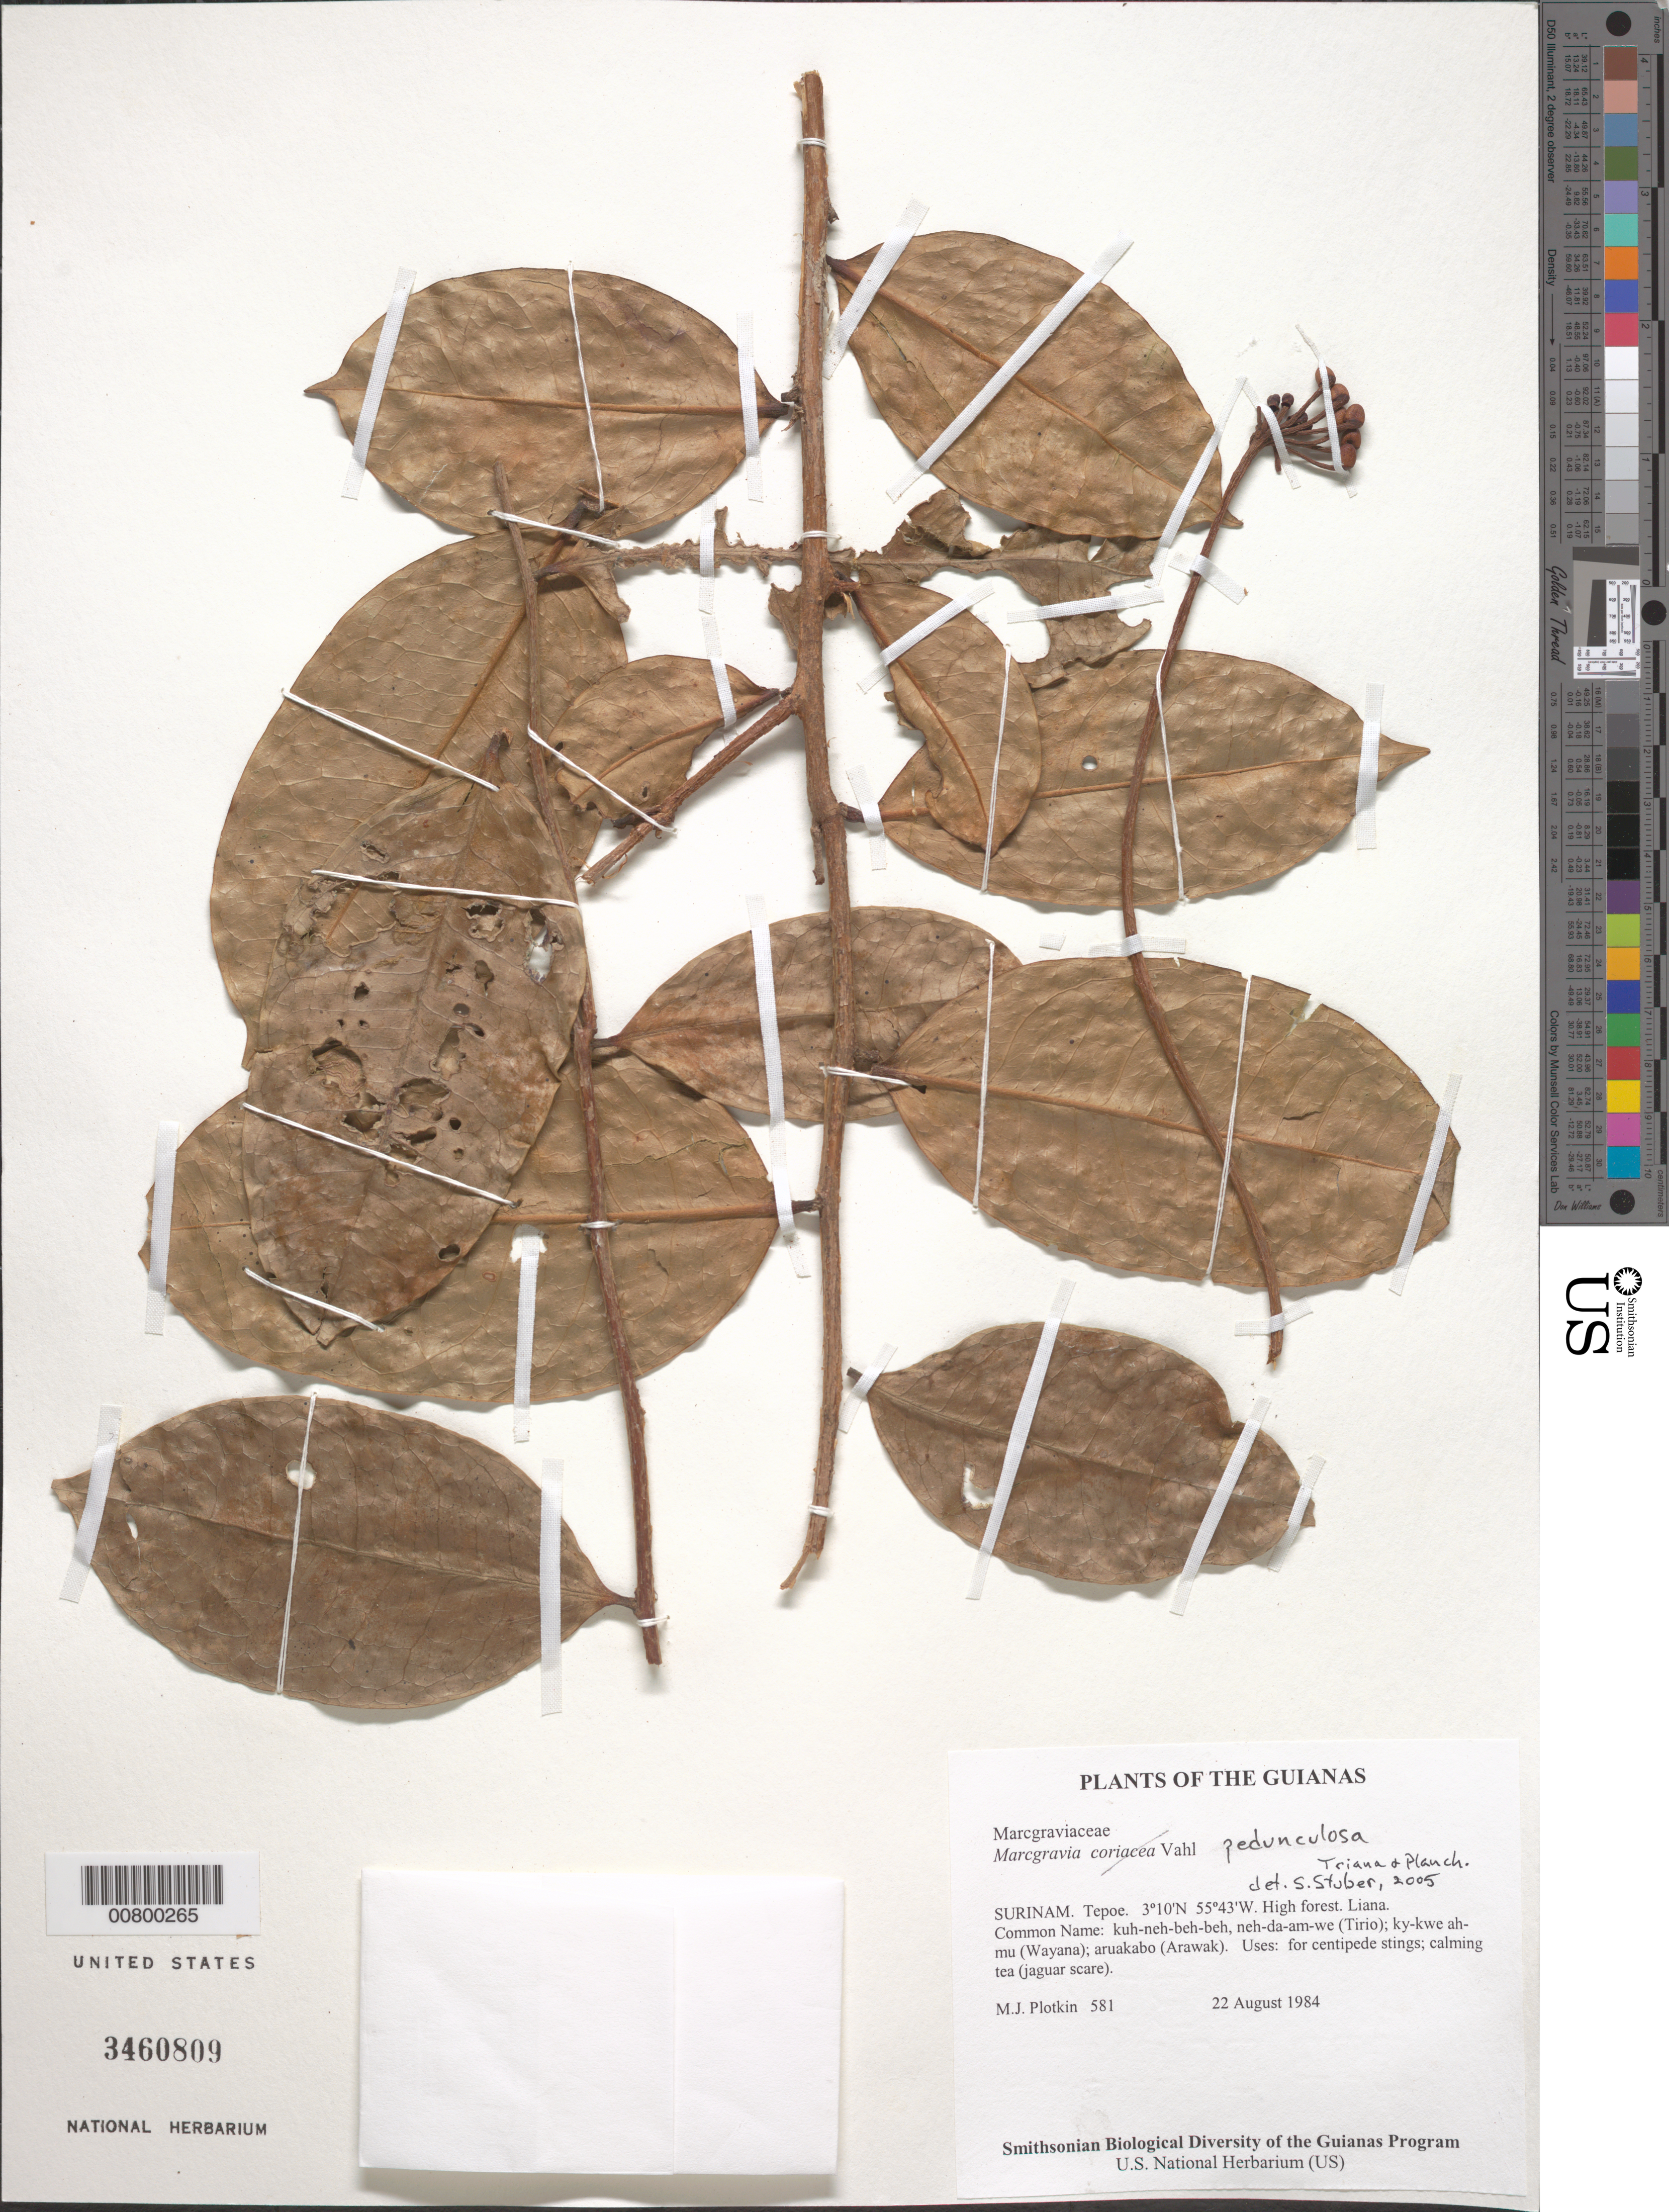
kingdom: Plantae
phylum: Tracheophyta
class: Magnoliopsida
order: Ericales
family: Marcgraviaceae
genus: Marcgravia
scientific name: Marcgravia pedunculosa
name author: Triana & Planch.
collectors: M. Plotkin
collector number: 581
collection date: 1984-08-22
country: Suriname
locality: The Guianas. Surinam. Tepoe.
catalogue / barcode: US 3460809